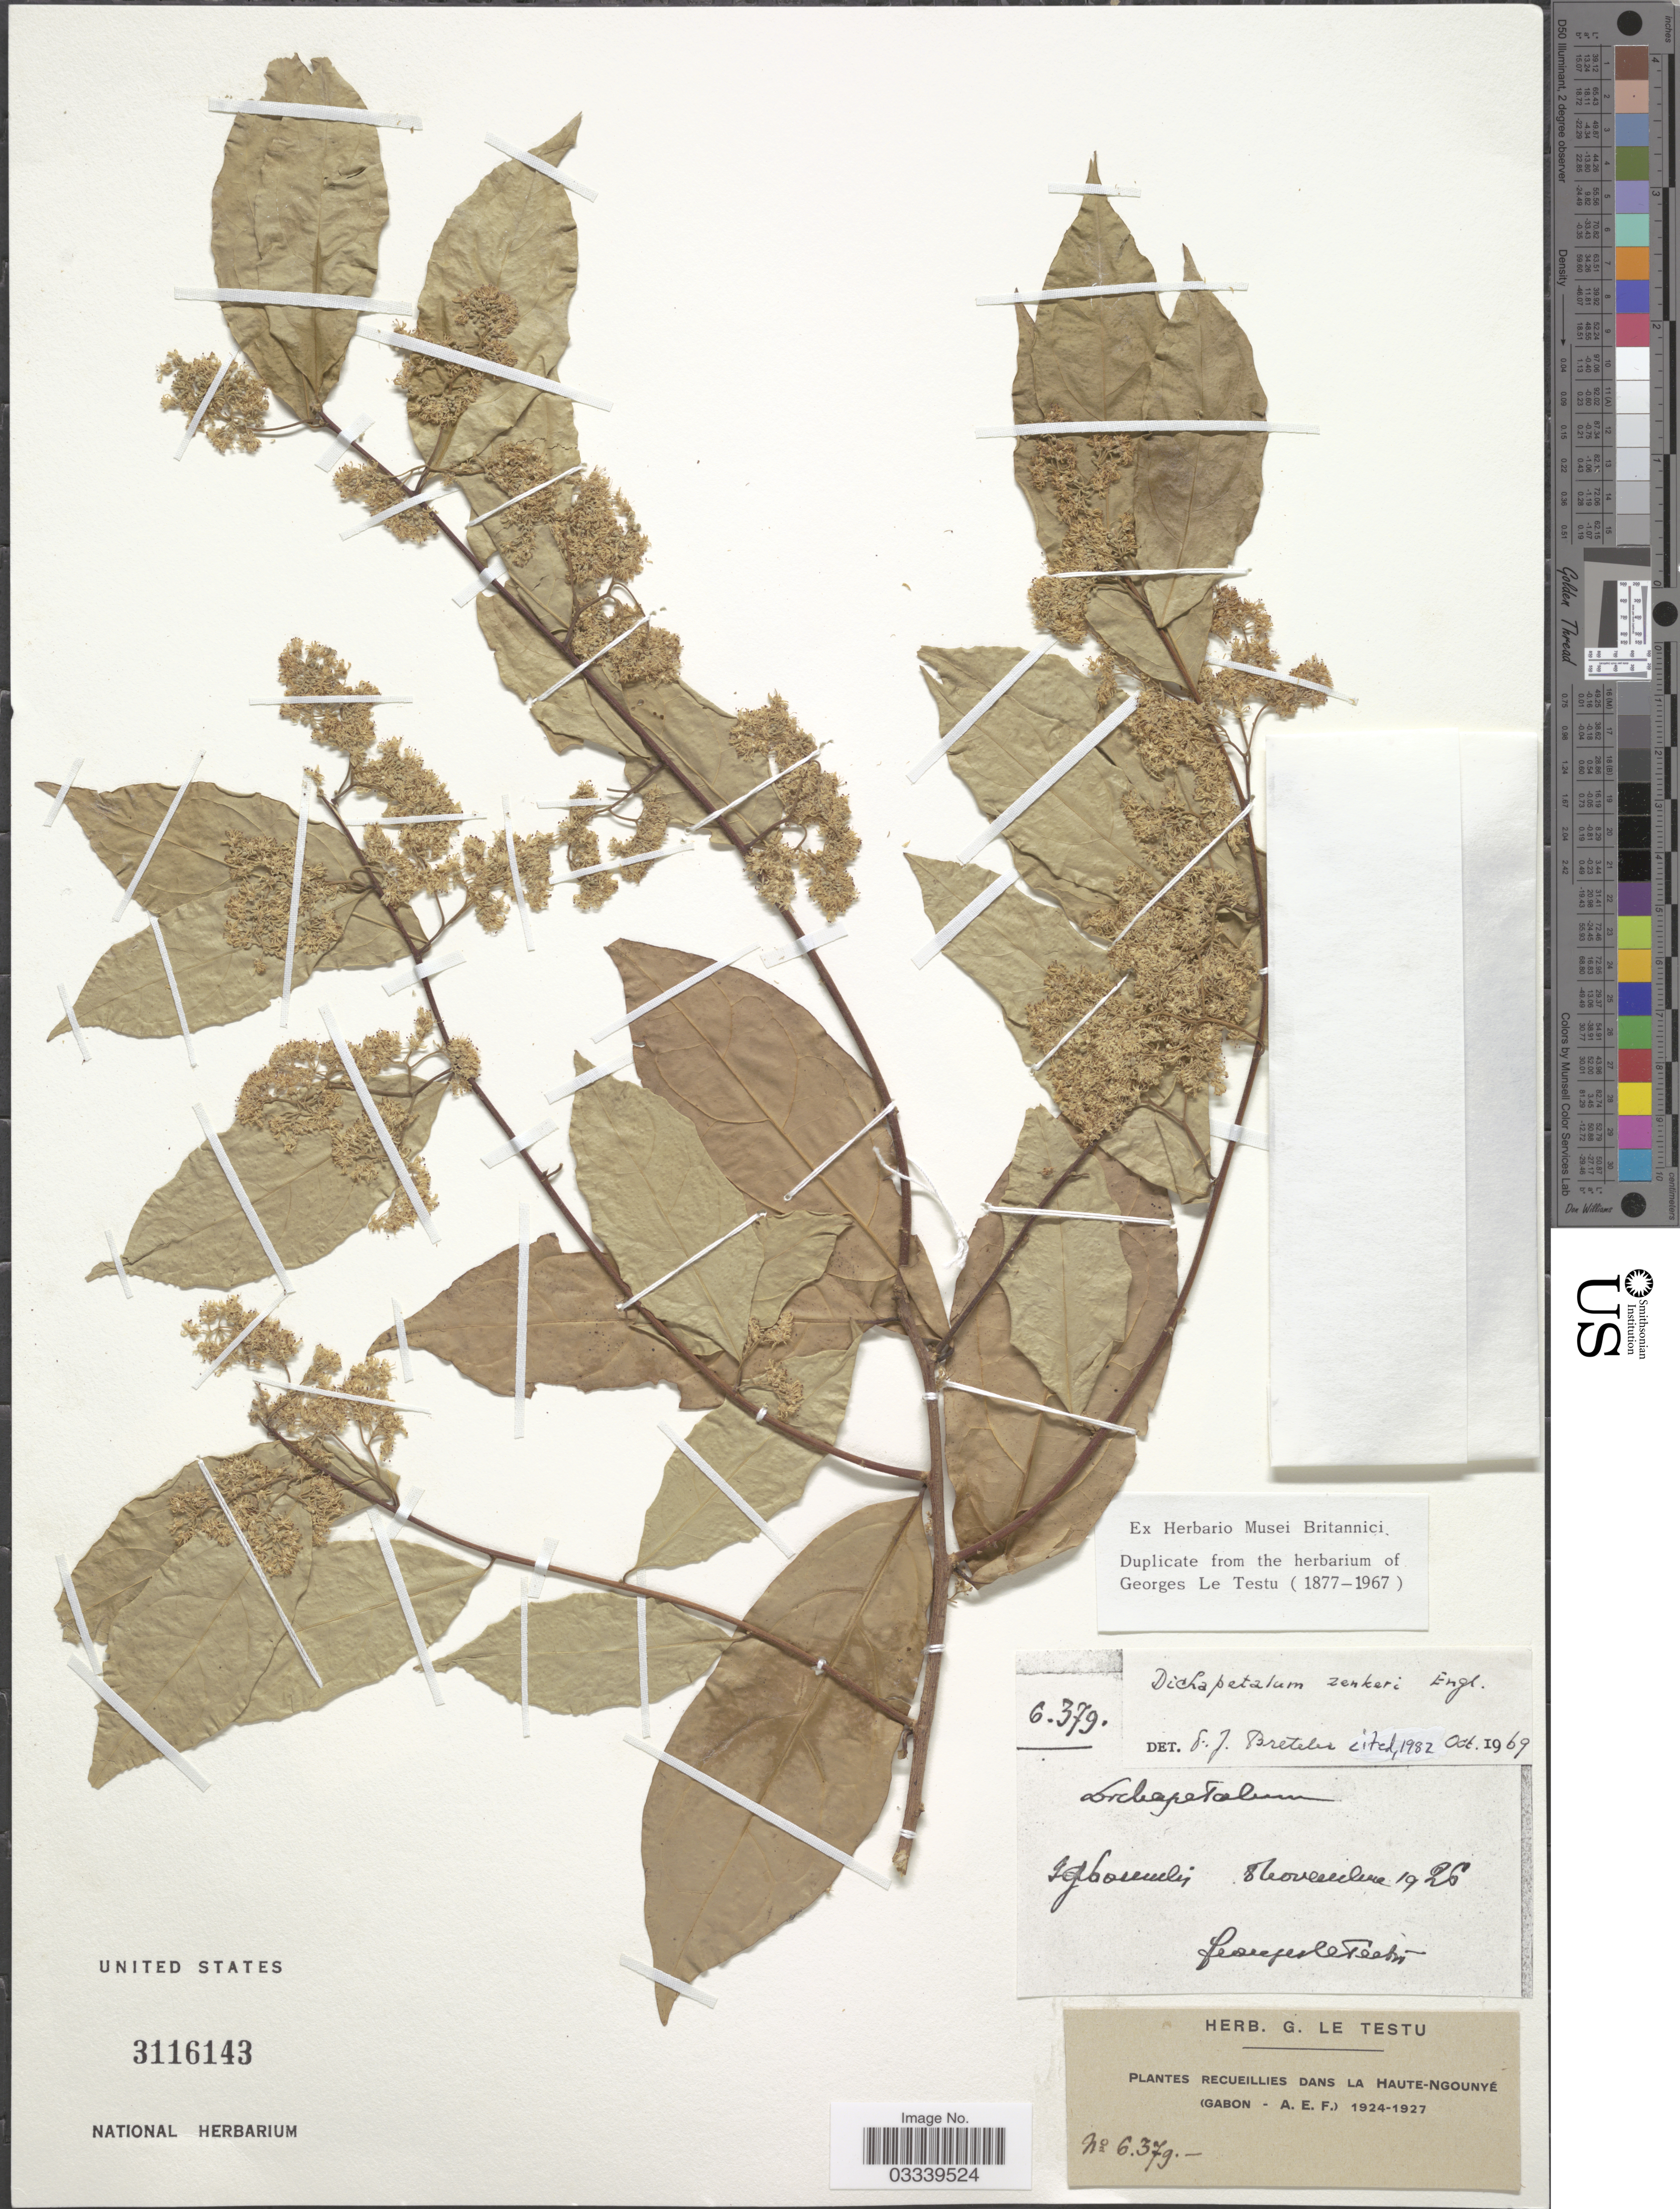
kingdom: Plantae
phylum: Tracheophyta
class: Magnoliopsida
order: Malpighiales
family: Dichapetalaceae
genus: Dichapetalum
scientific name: Dichapetalum zenkeri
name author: Engl.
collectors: G. Le Testu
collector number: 6379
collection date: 1926-11-08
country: Gabon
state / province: Ngounie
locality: Igboules [interpreted]. Dans La Haute-Ngounyé (Gabon - A.E.F.).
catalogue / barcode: US 3116143